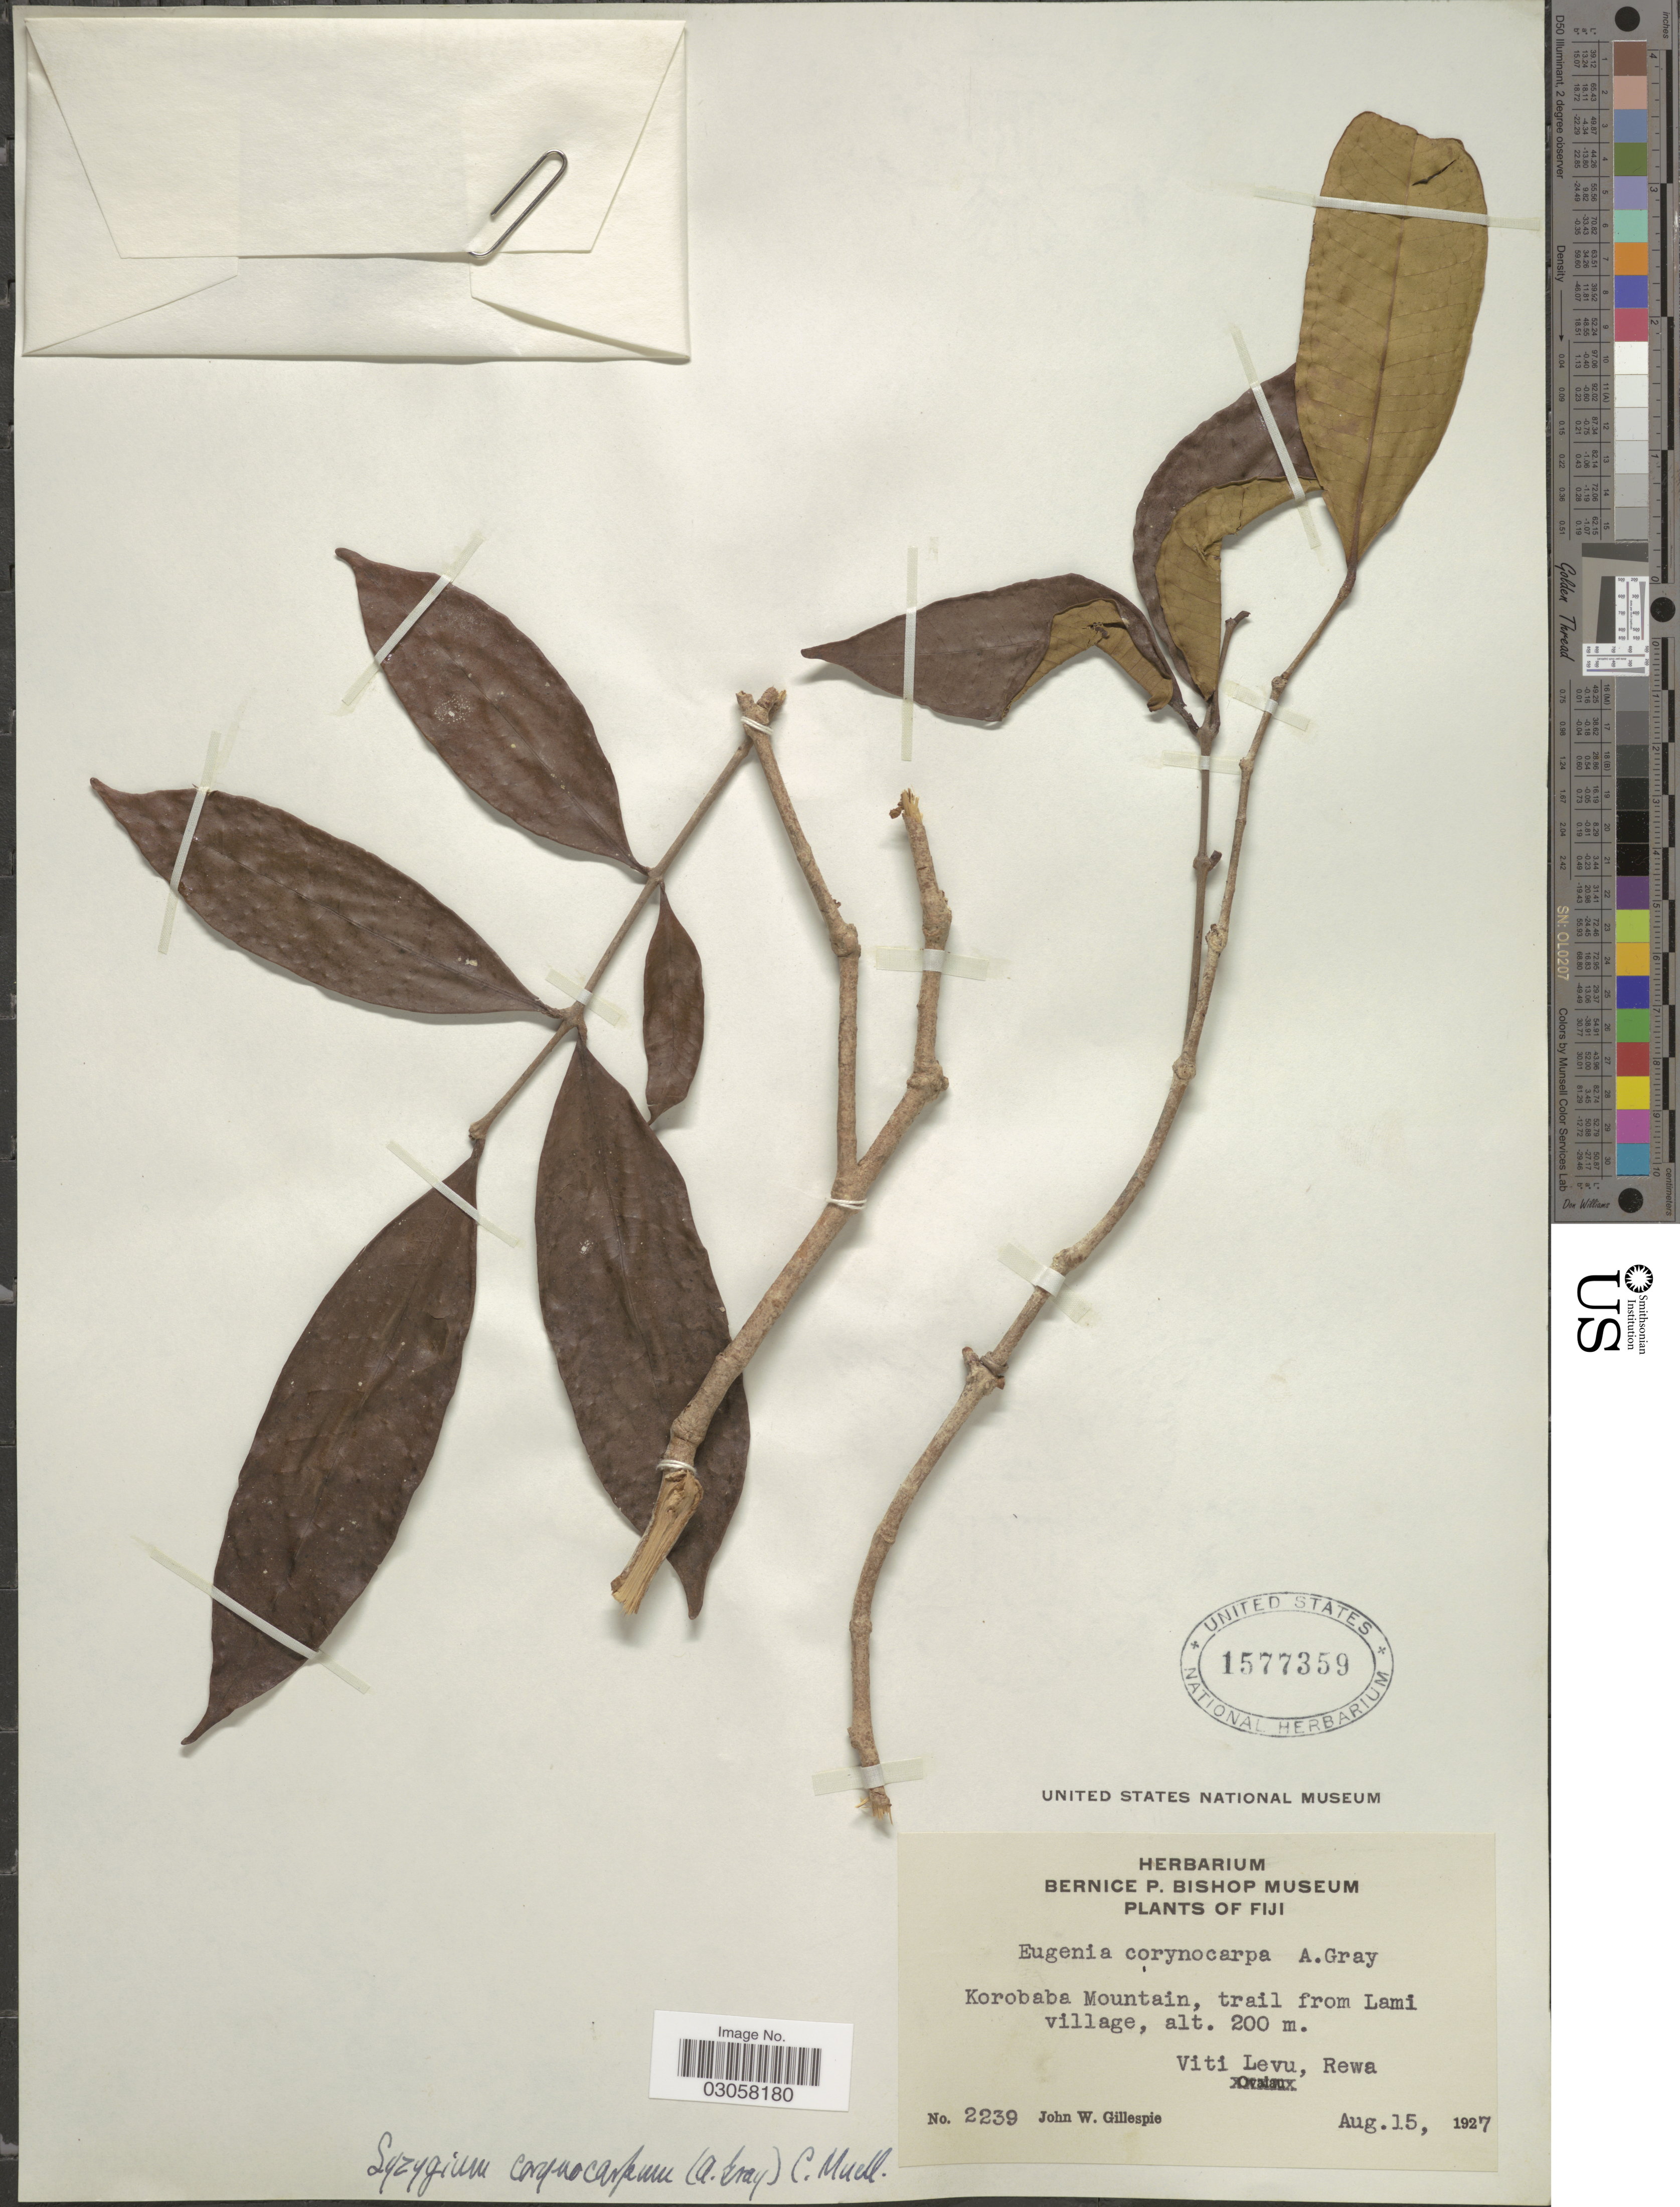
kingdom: Plantae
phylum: Tracheophyta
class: Magnoliopsida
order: Myrtales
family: Myrtaceae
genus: Syzygium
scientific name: Syzygium corynocarpum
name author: (A. Gray) Müll. Stuttg.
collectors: J. W. Gillespie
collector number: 2239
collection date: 1927-08-15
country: Fiji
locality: Korobaba Mountain, trail from Lami village. Viti Levu, Rewa.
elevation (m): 200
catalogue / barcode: US 1577359